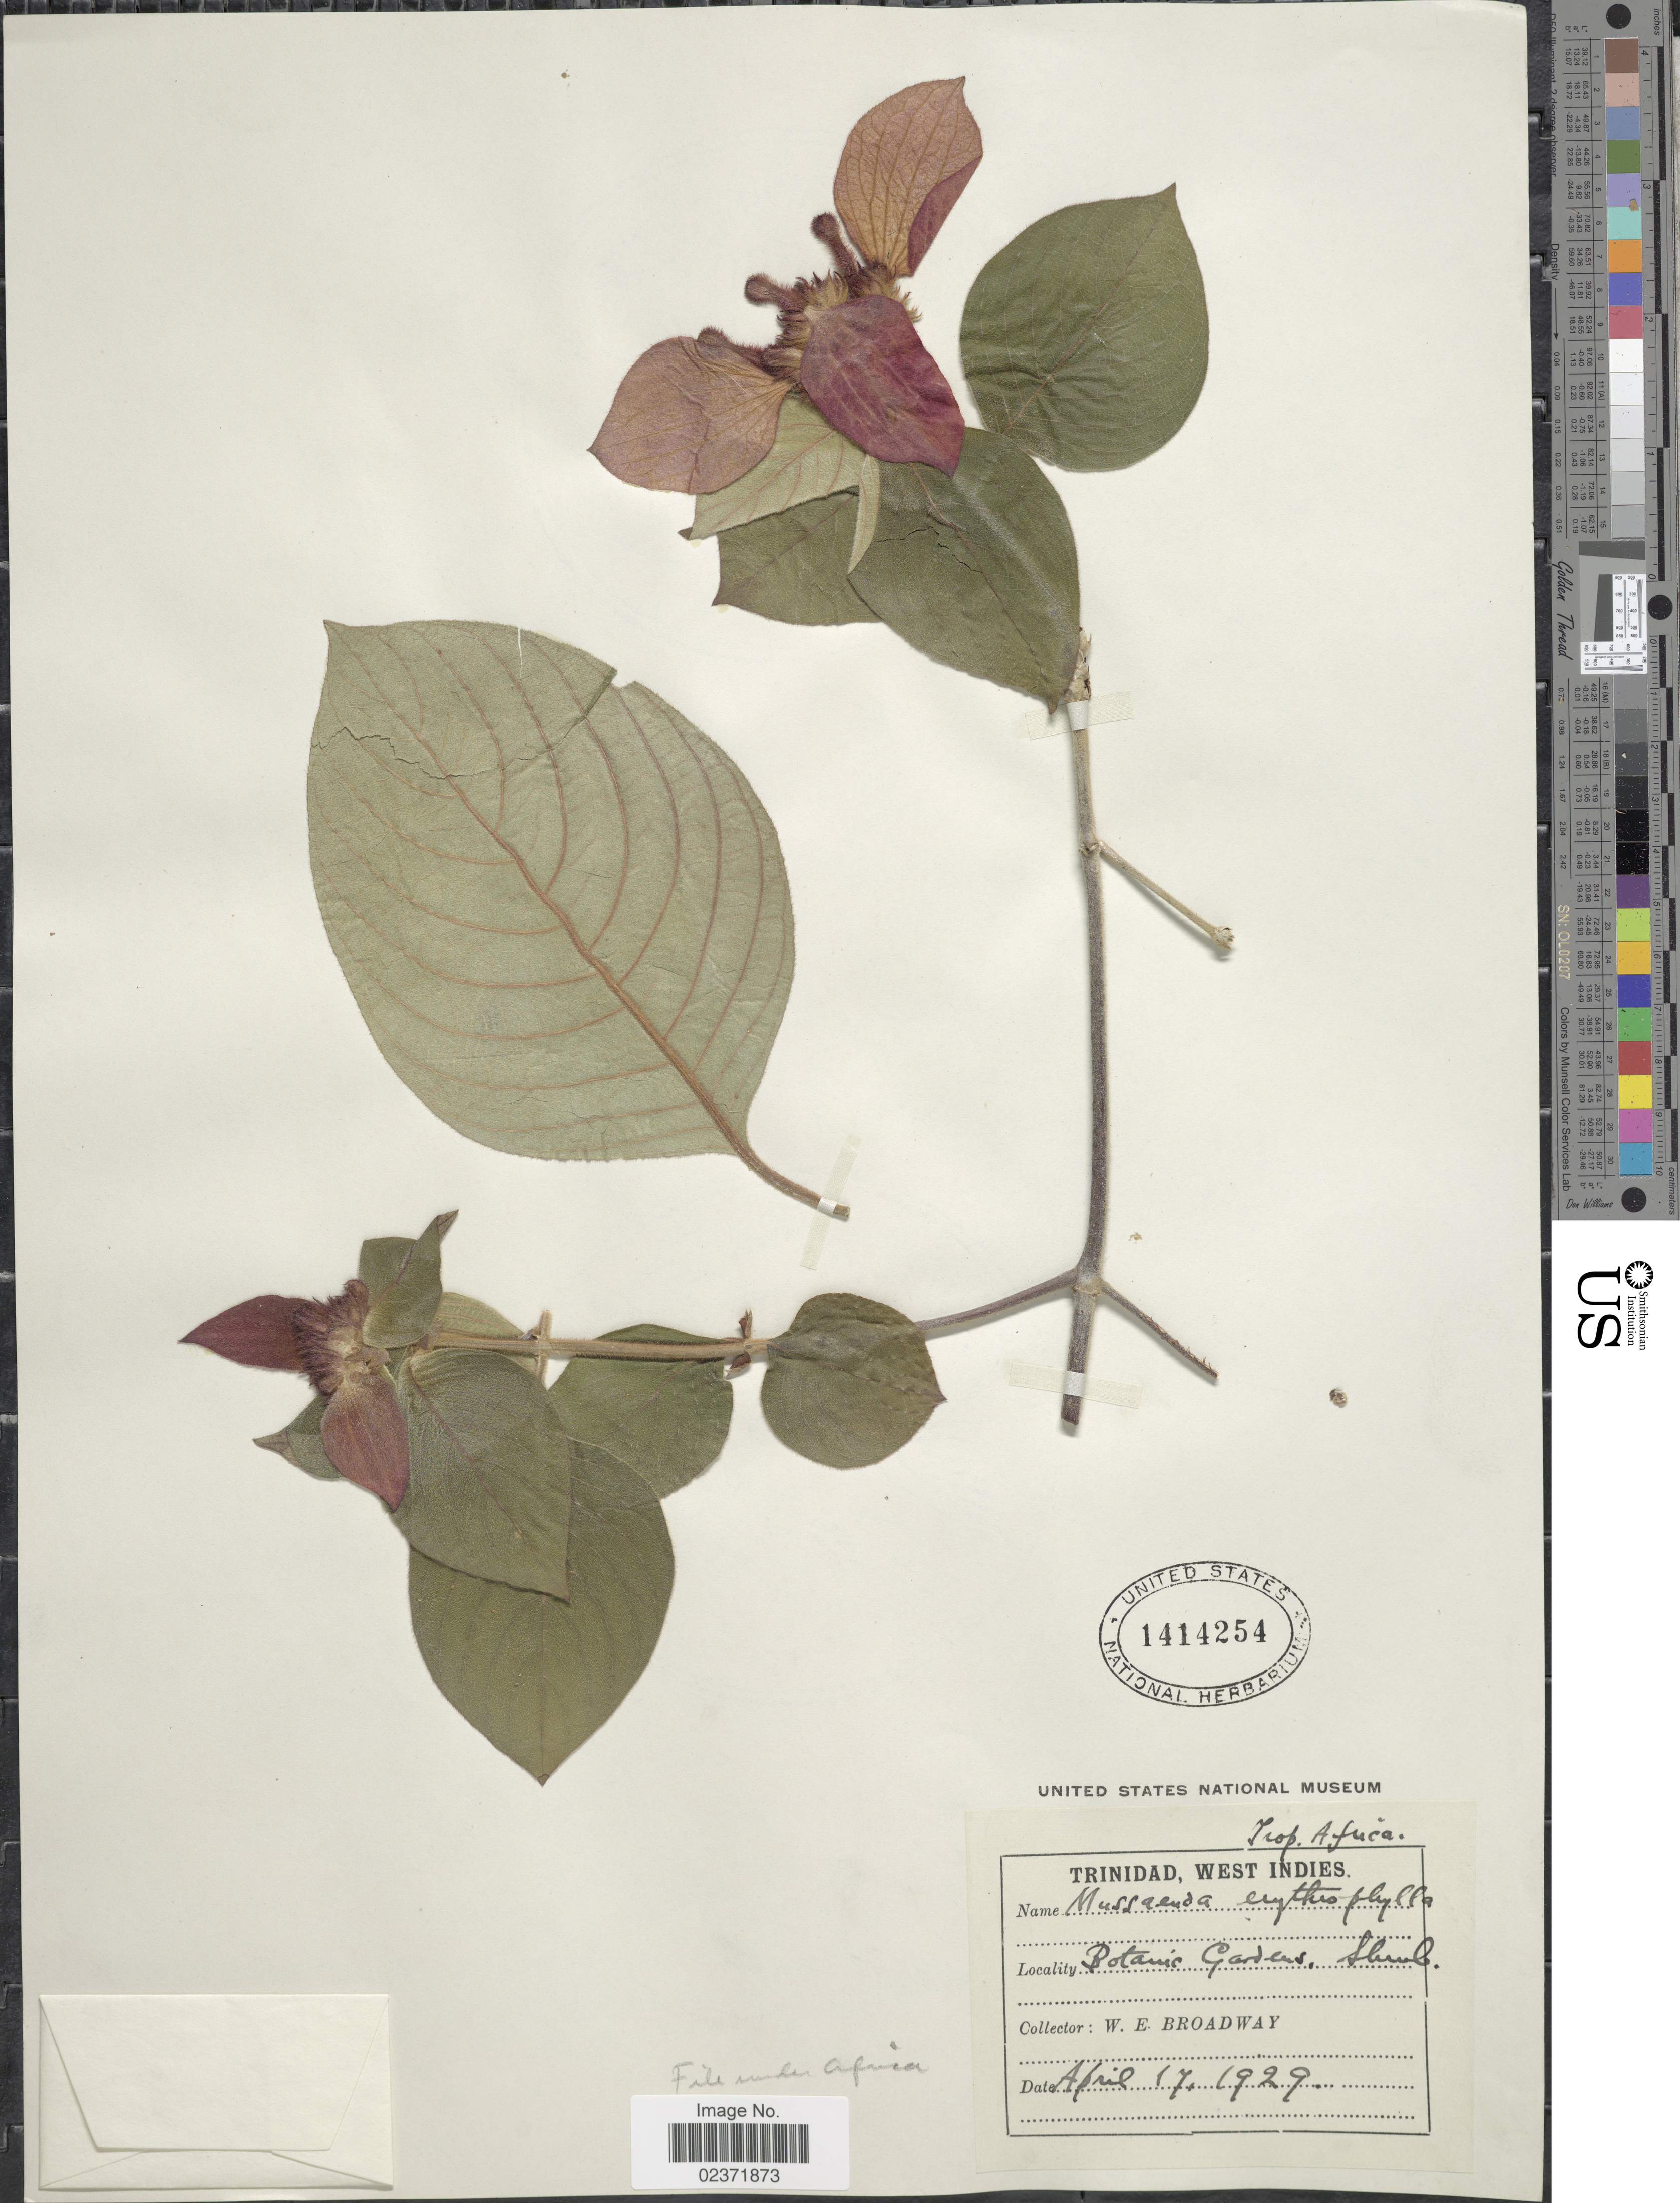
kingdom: Plantae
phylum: Tracheophyta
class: Magnoliopsida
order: Gentianales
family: Rubiaceae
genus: Mussaenda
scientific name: Mussaenda erythrophylla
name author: Schumach. & Thonn.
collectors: W. E. Broadway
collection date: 1929-04-17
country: Trinidad and Tobago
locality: Trinidad, Botanic Gardens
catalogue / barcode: US 1414254